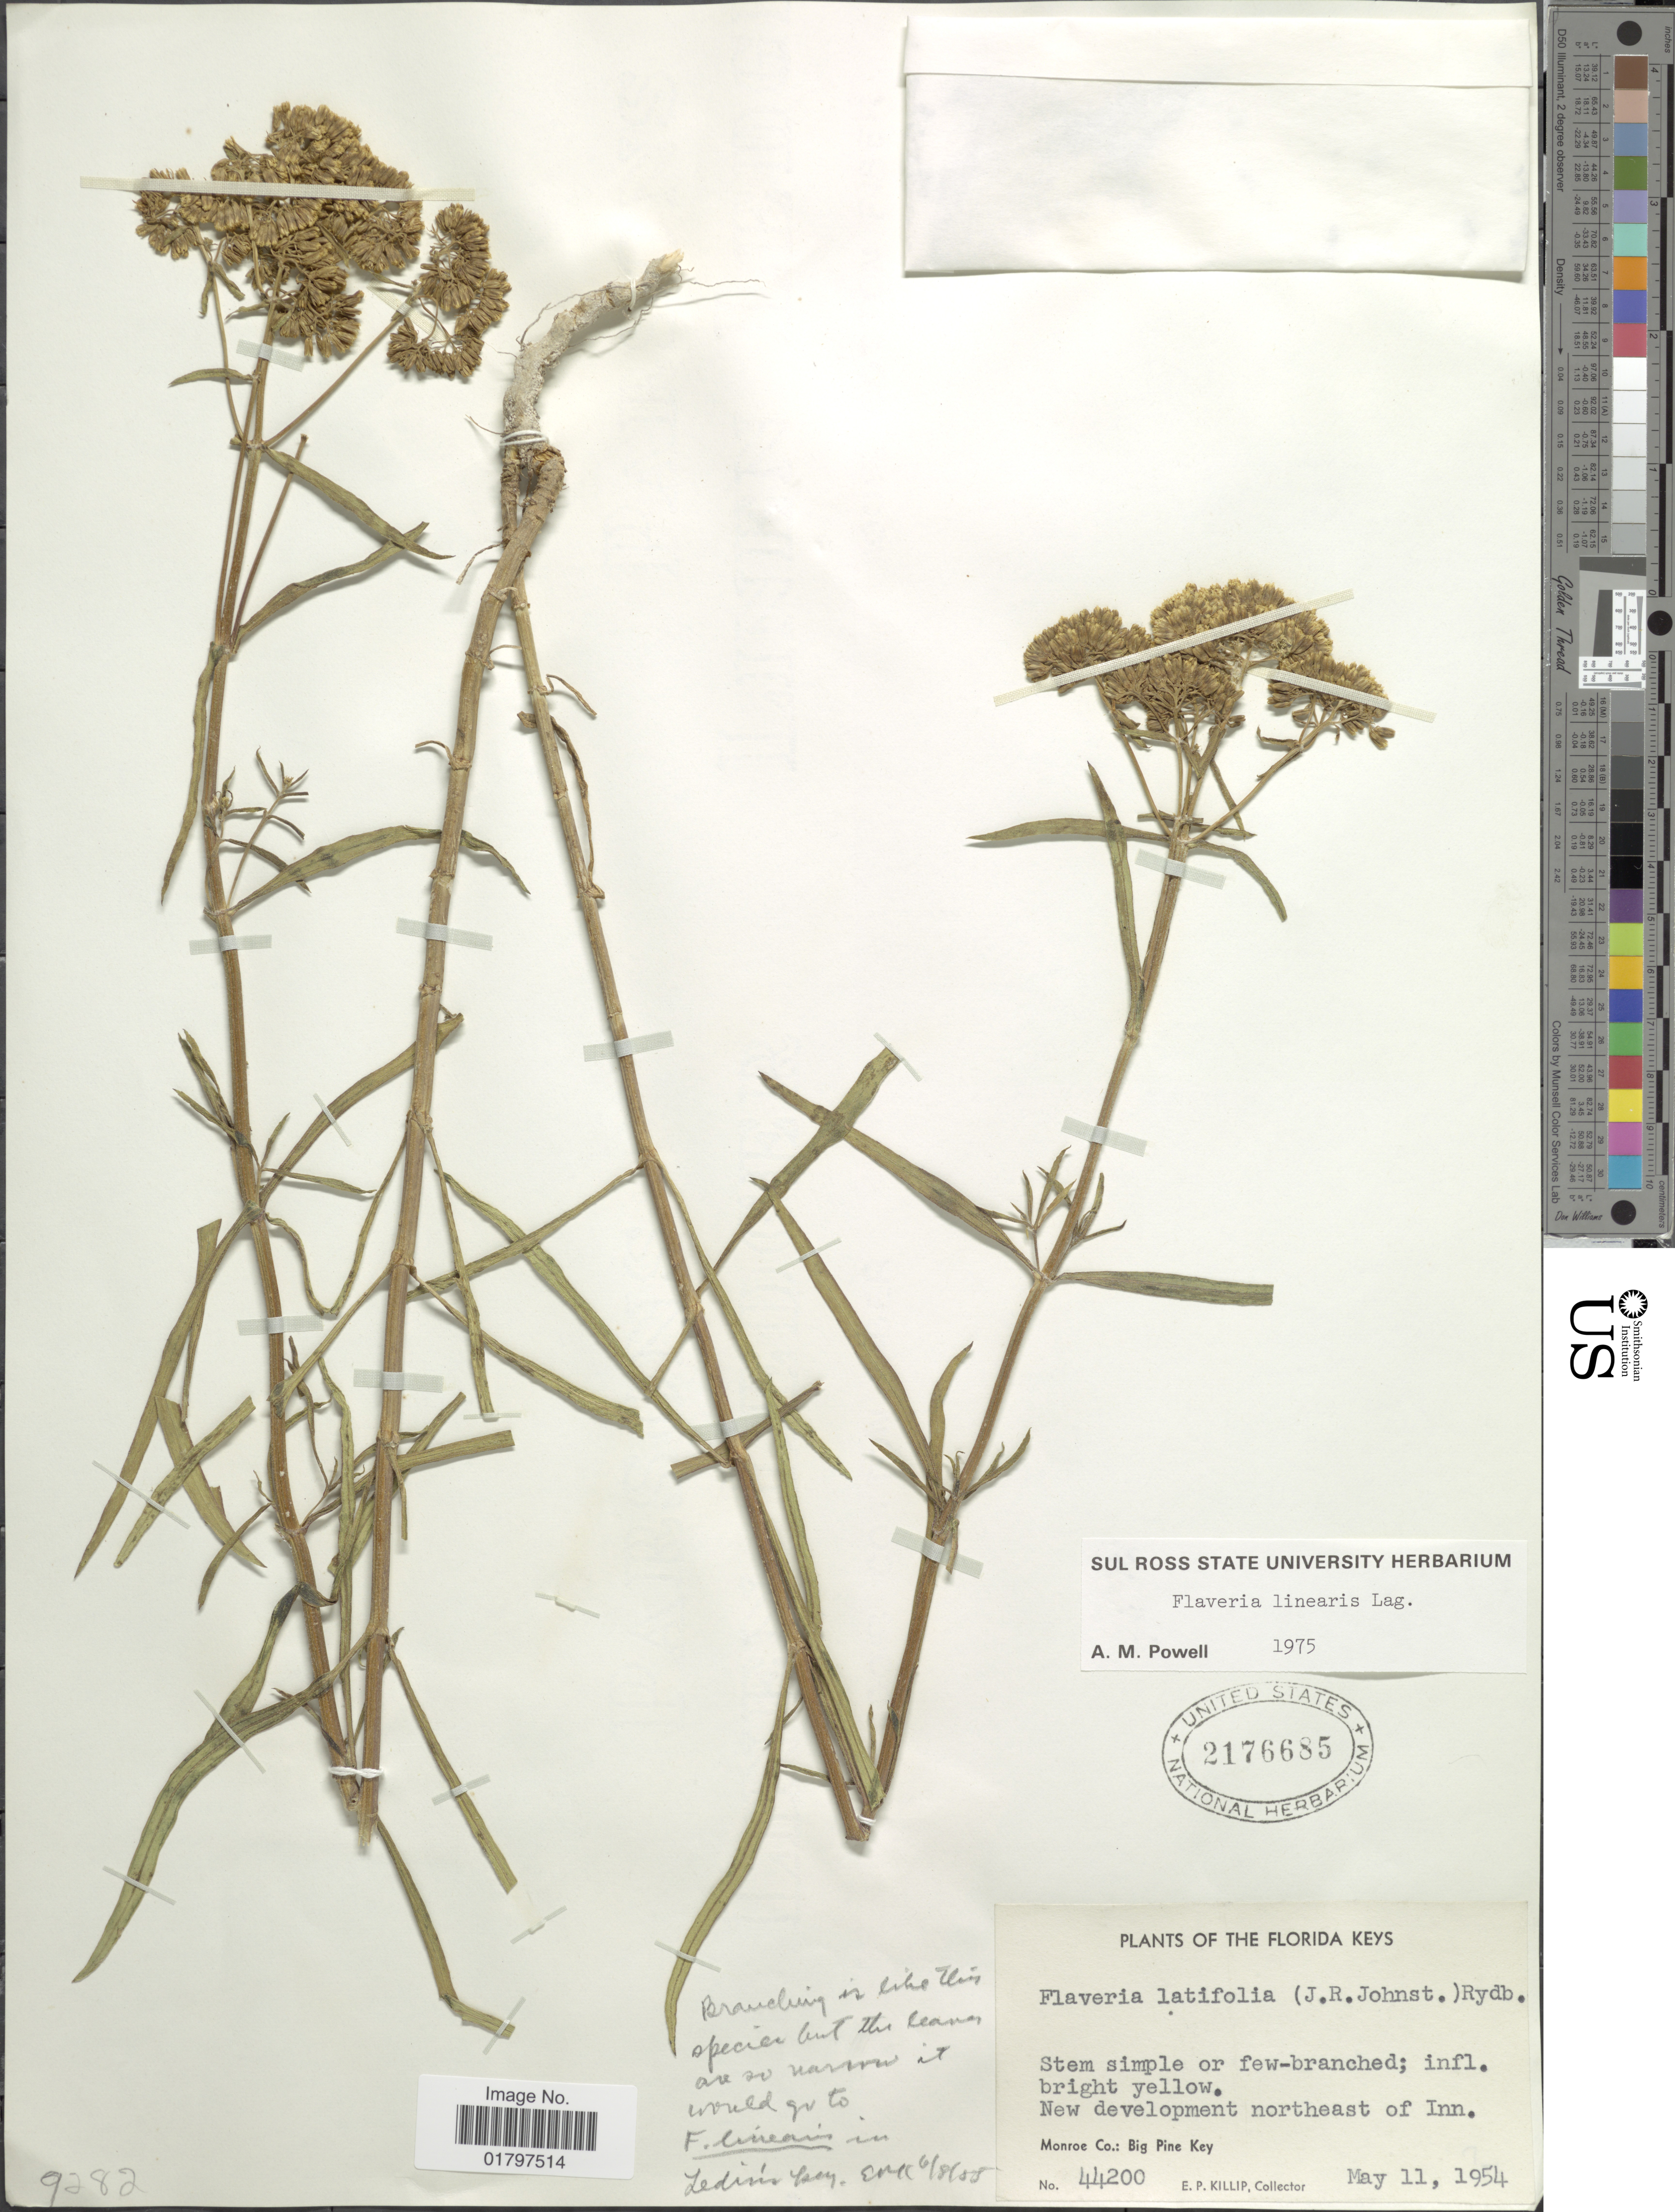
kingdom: Plantae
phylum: Tracheophyta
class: Magnoliopsida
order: Asterales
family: Asteraceae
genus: Flaveria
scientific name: Flaveria linearis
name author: Lag.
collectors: E. P. Killip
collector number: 44200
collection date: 1954-05-11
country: United States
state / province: Florida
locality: Florida Keys. New development northeast of Inn. Monroe Co.: Big Pine Key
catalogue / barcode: US 2176685